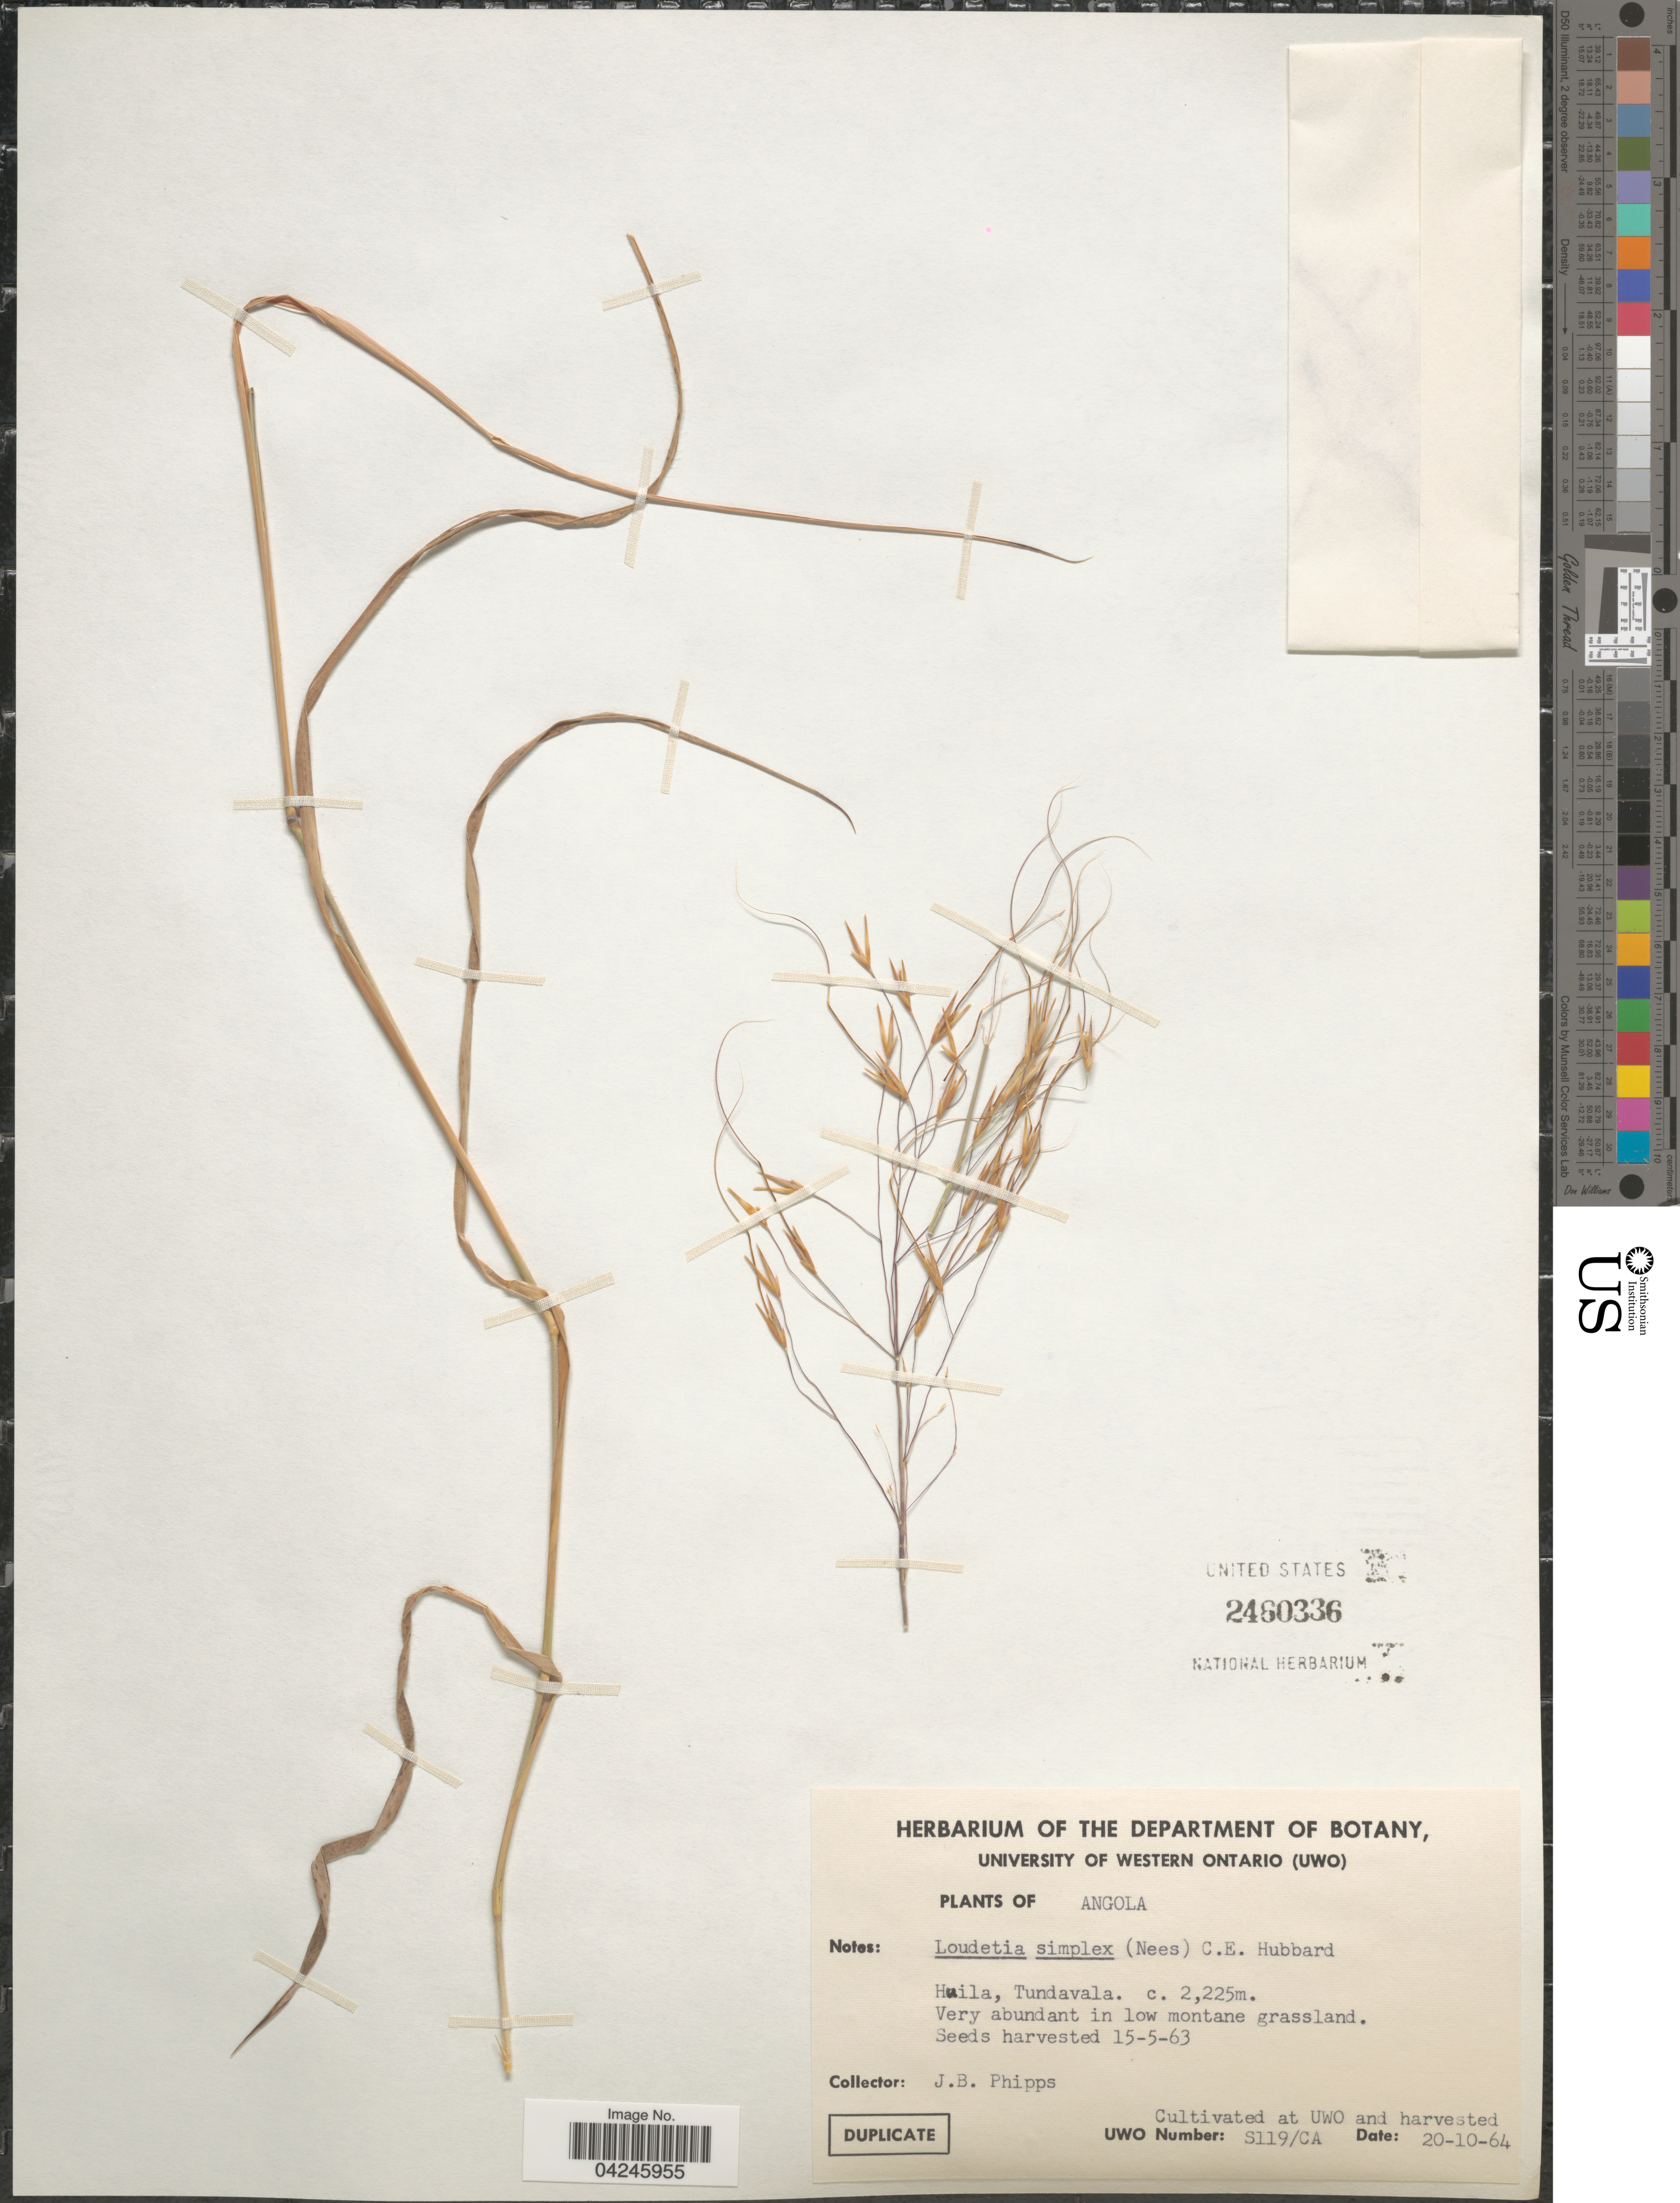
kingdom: Plantae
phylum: Tracheophyta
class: Liliopsida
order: Poales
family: Poaceae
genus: Loudetia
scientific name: Loudetia simplex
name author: (Nees) C.E. Hubb.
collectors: J. Phipps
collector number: S119/CA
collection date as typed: Transcribed d/m/y: 20/10/64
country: Canada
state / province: Ontario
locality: At UWO.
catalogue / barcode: US 2460336